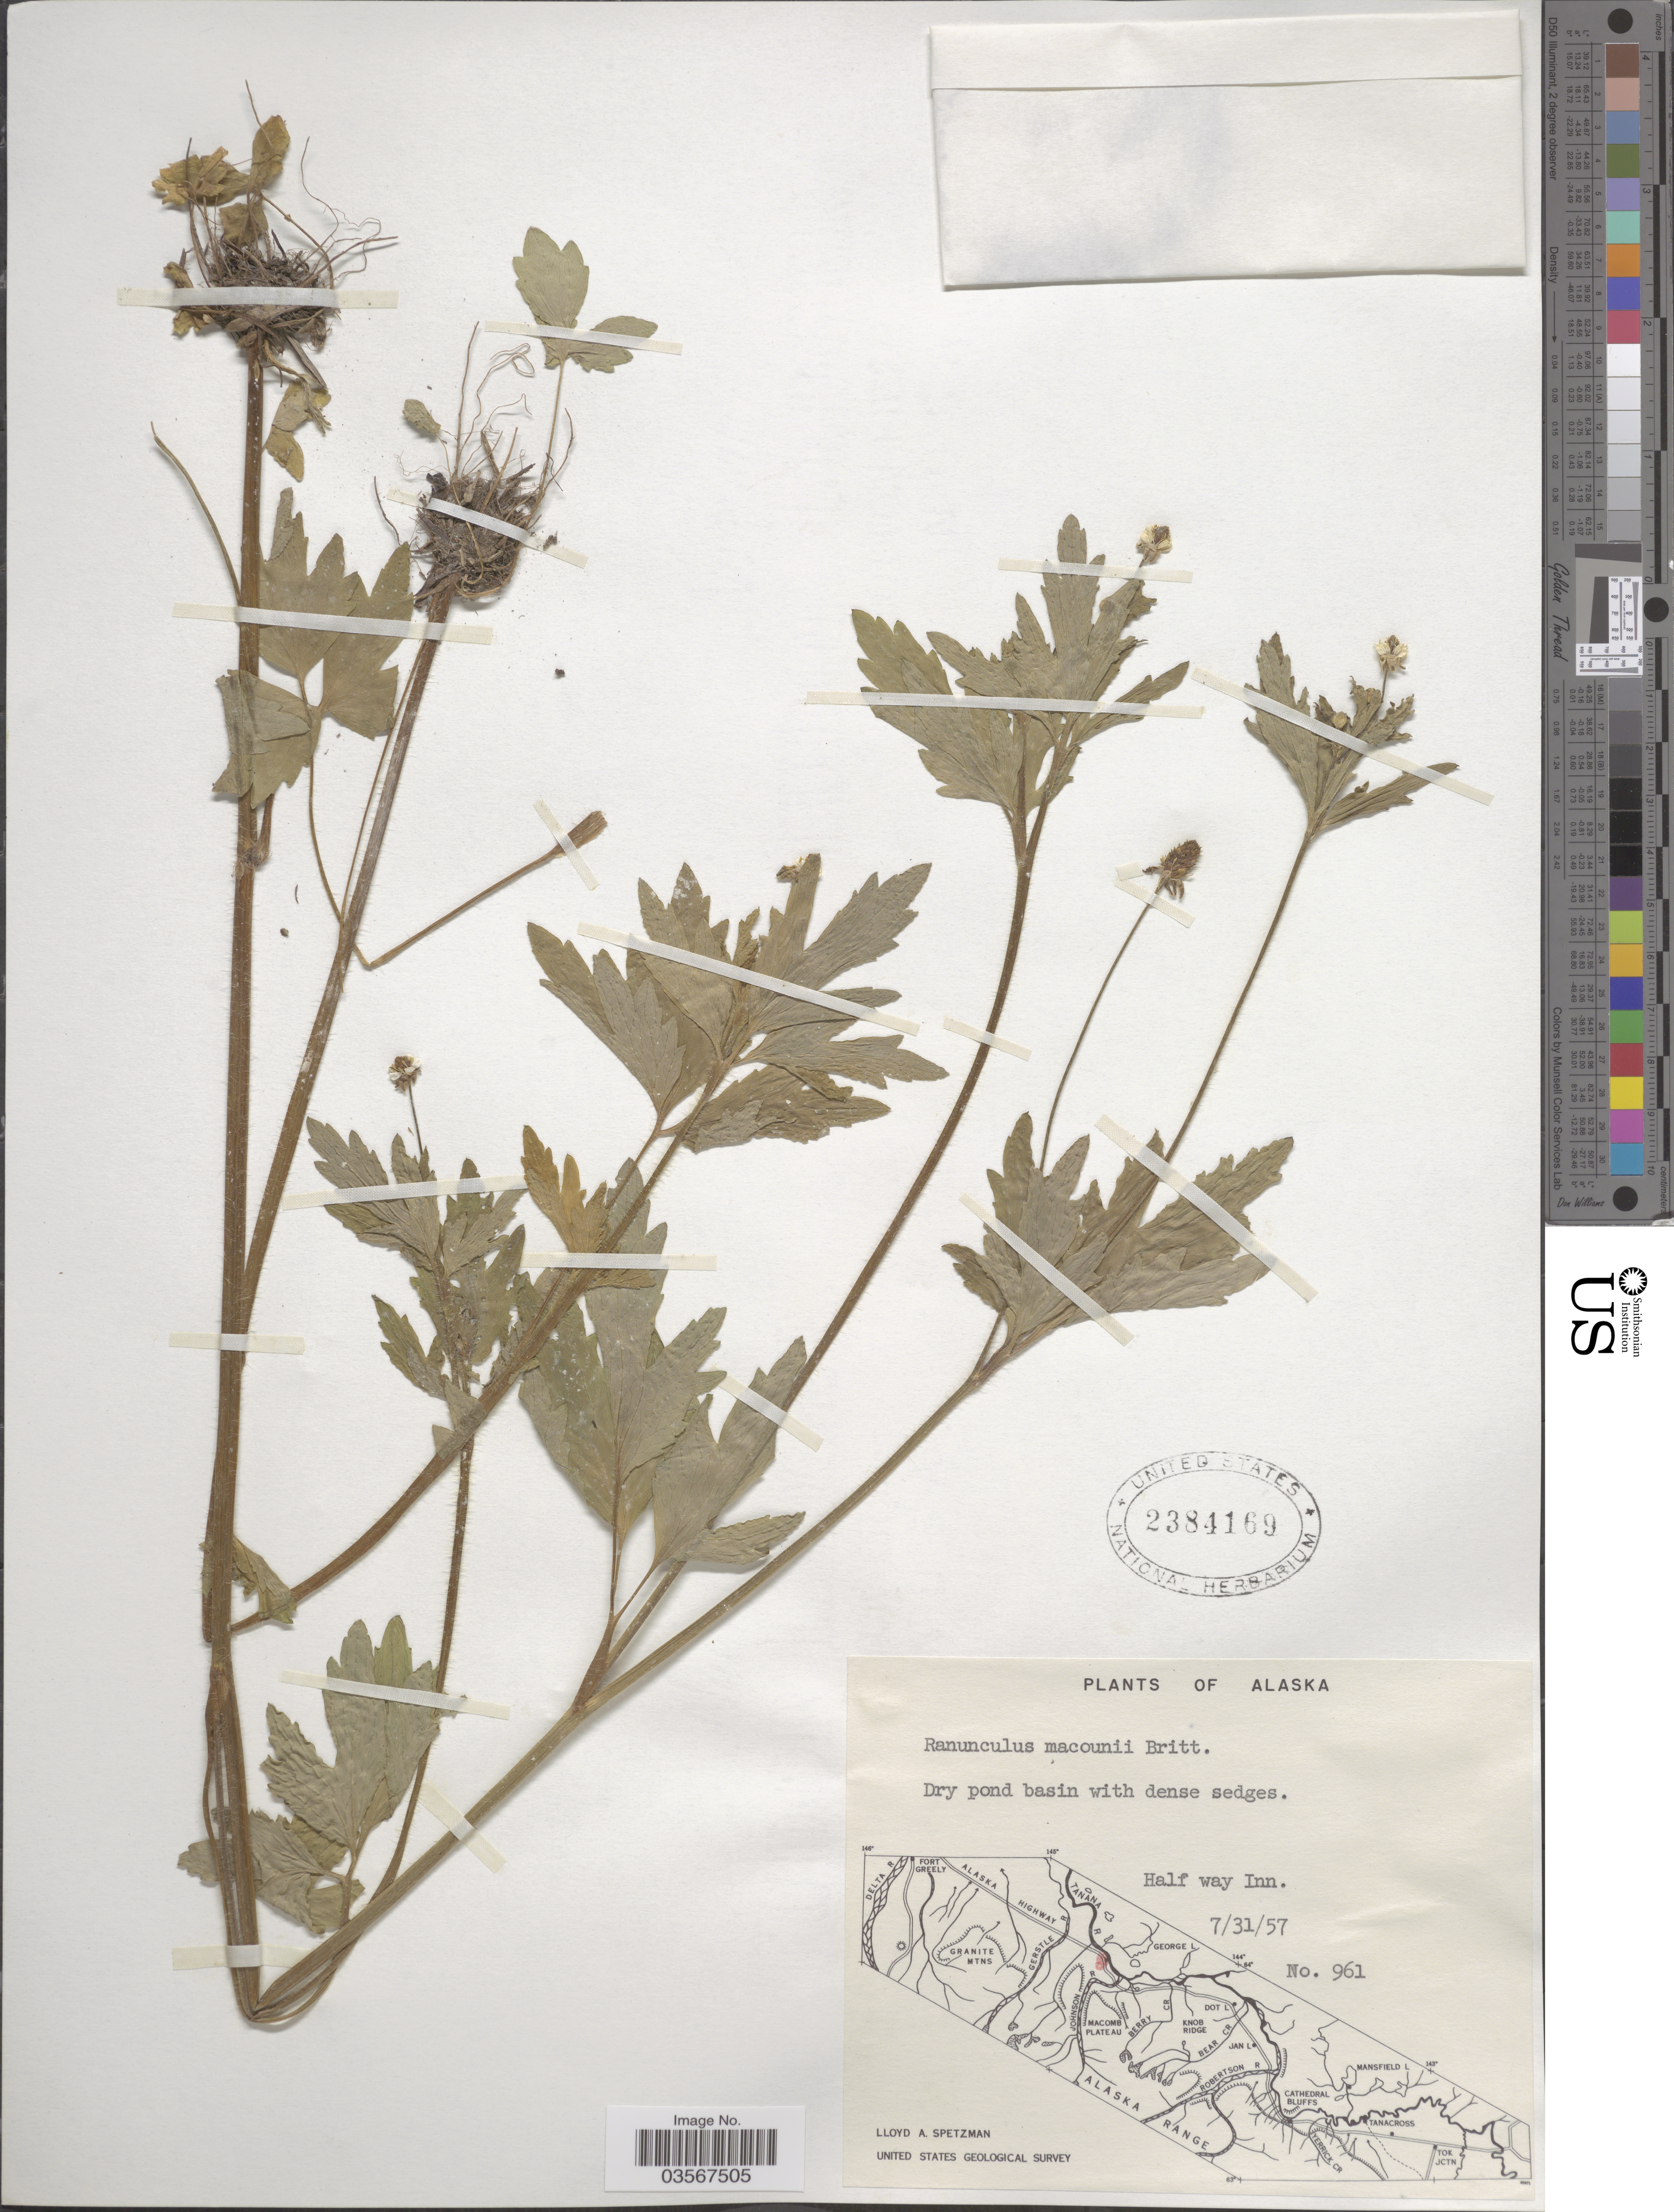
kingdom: Plantae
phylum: Tracheophyta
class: Magnoliopsida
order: Ranunculales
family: Ranunculaceae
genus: Ranunculus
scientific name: Ranunculus macounii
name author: Britton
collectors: L. Spetzman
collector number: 961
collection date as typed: Transcribed d/m/y: 31/7/57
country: United States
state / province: Alaska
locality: Half way Inn.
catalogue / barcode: US 2384169